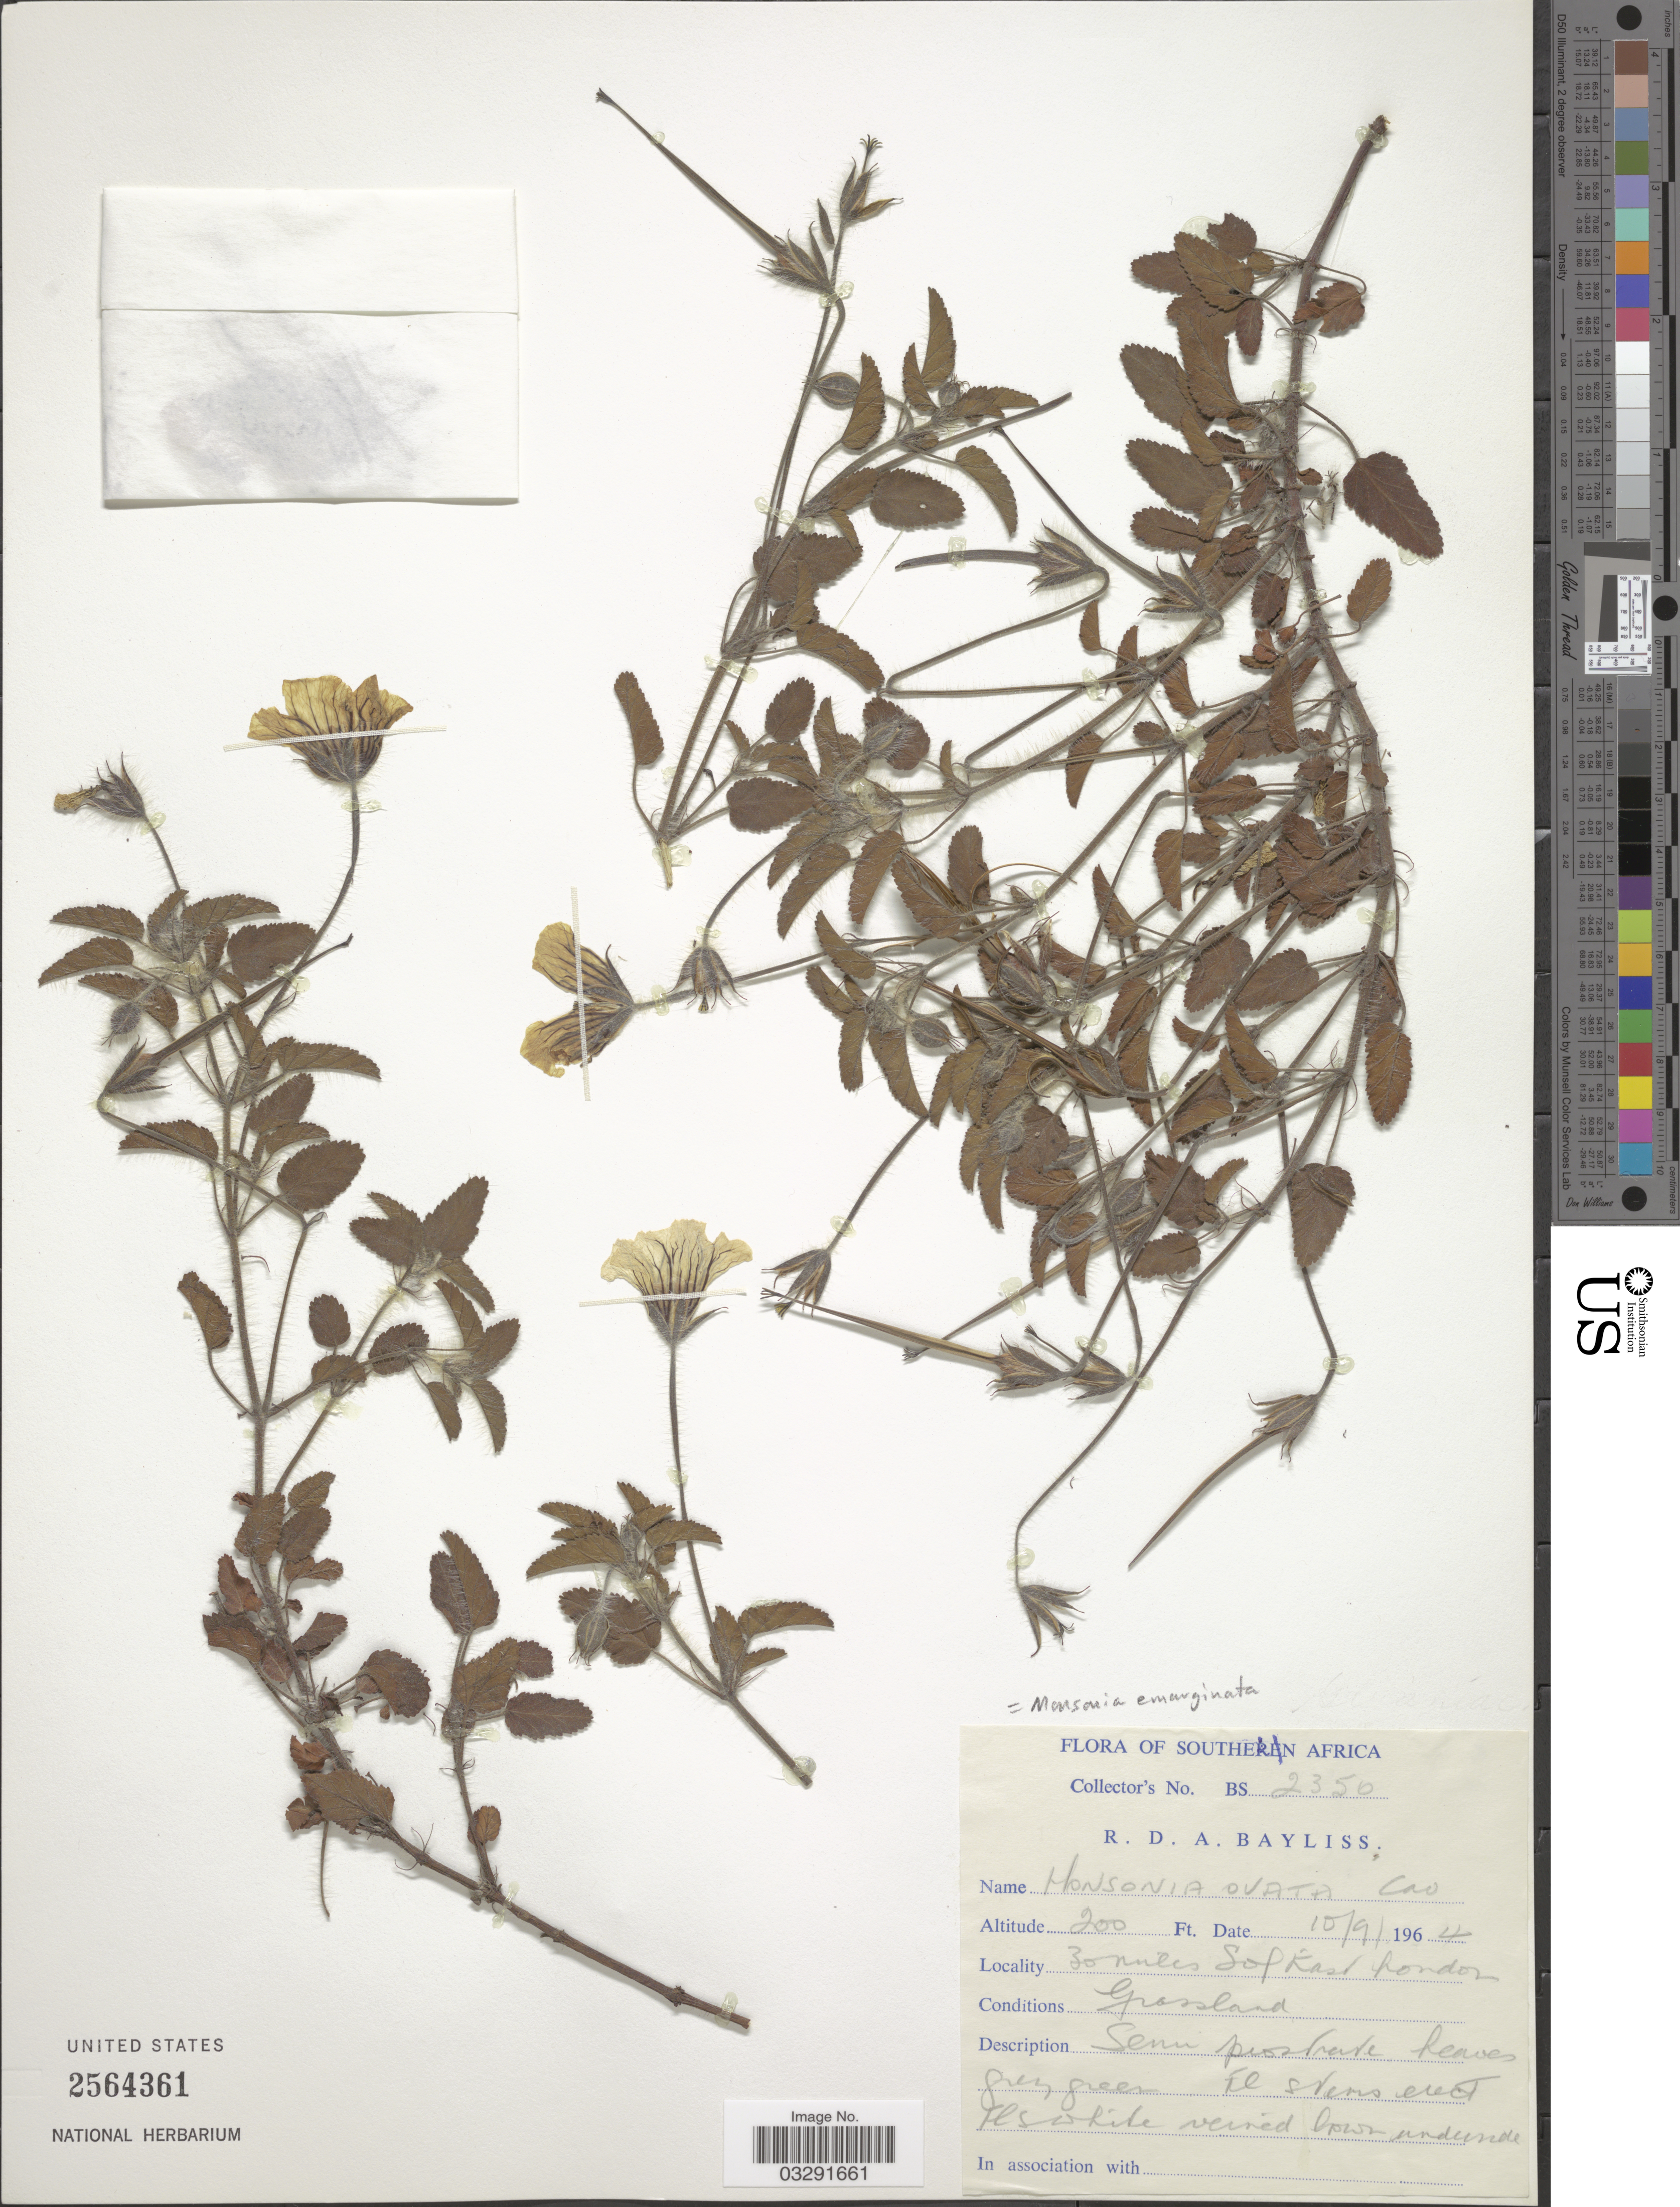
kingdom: Plantae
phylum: Tracheophyta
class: Magnoliopsida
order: Geraniales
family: Geraniaceae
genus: Monsonia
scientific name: Monsonia emarginata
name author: L'Hér.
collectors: R. Bayliss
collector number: BS2350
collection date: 1964-09-10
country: South Africa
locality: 30 miles S. of East London.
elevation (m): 61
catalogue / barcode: US 2564361